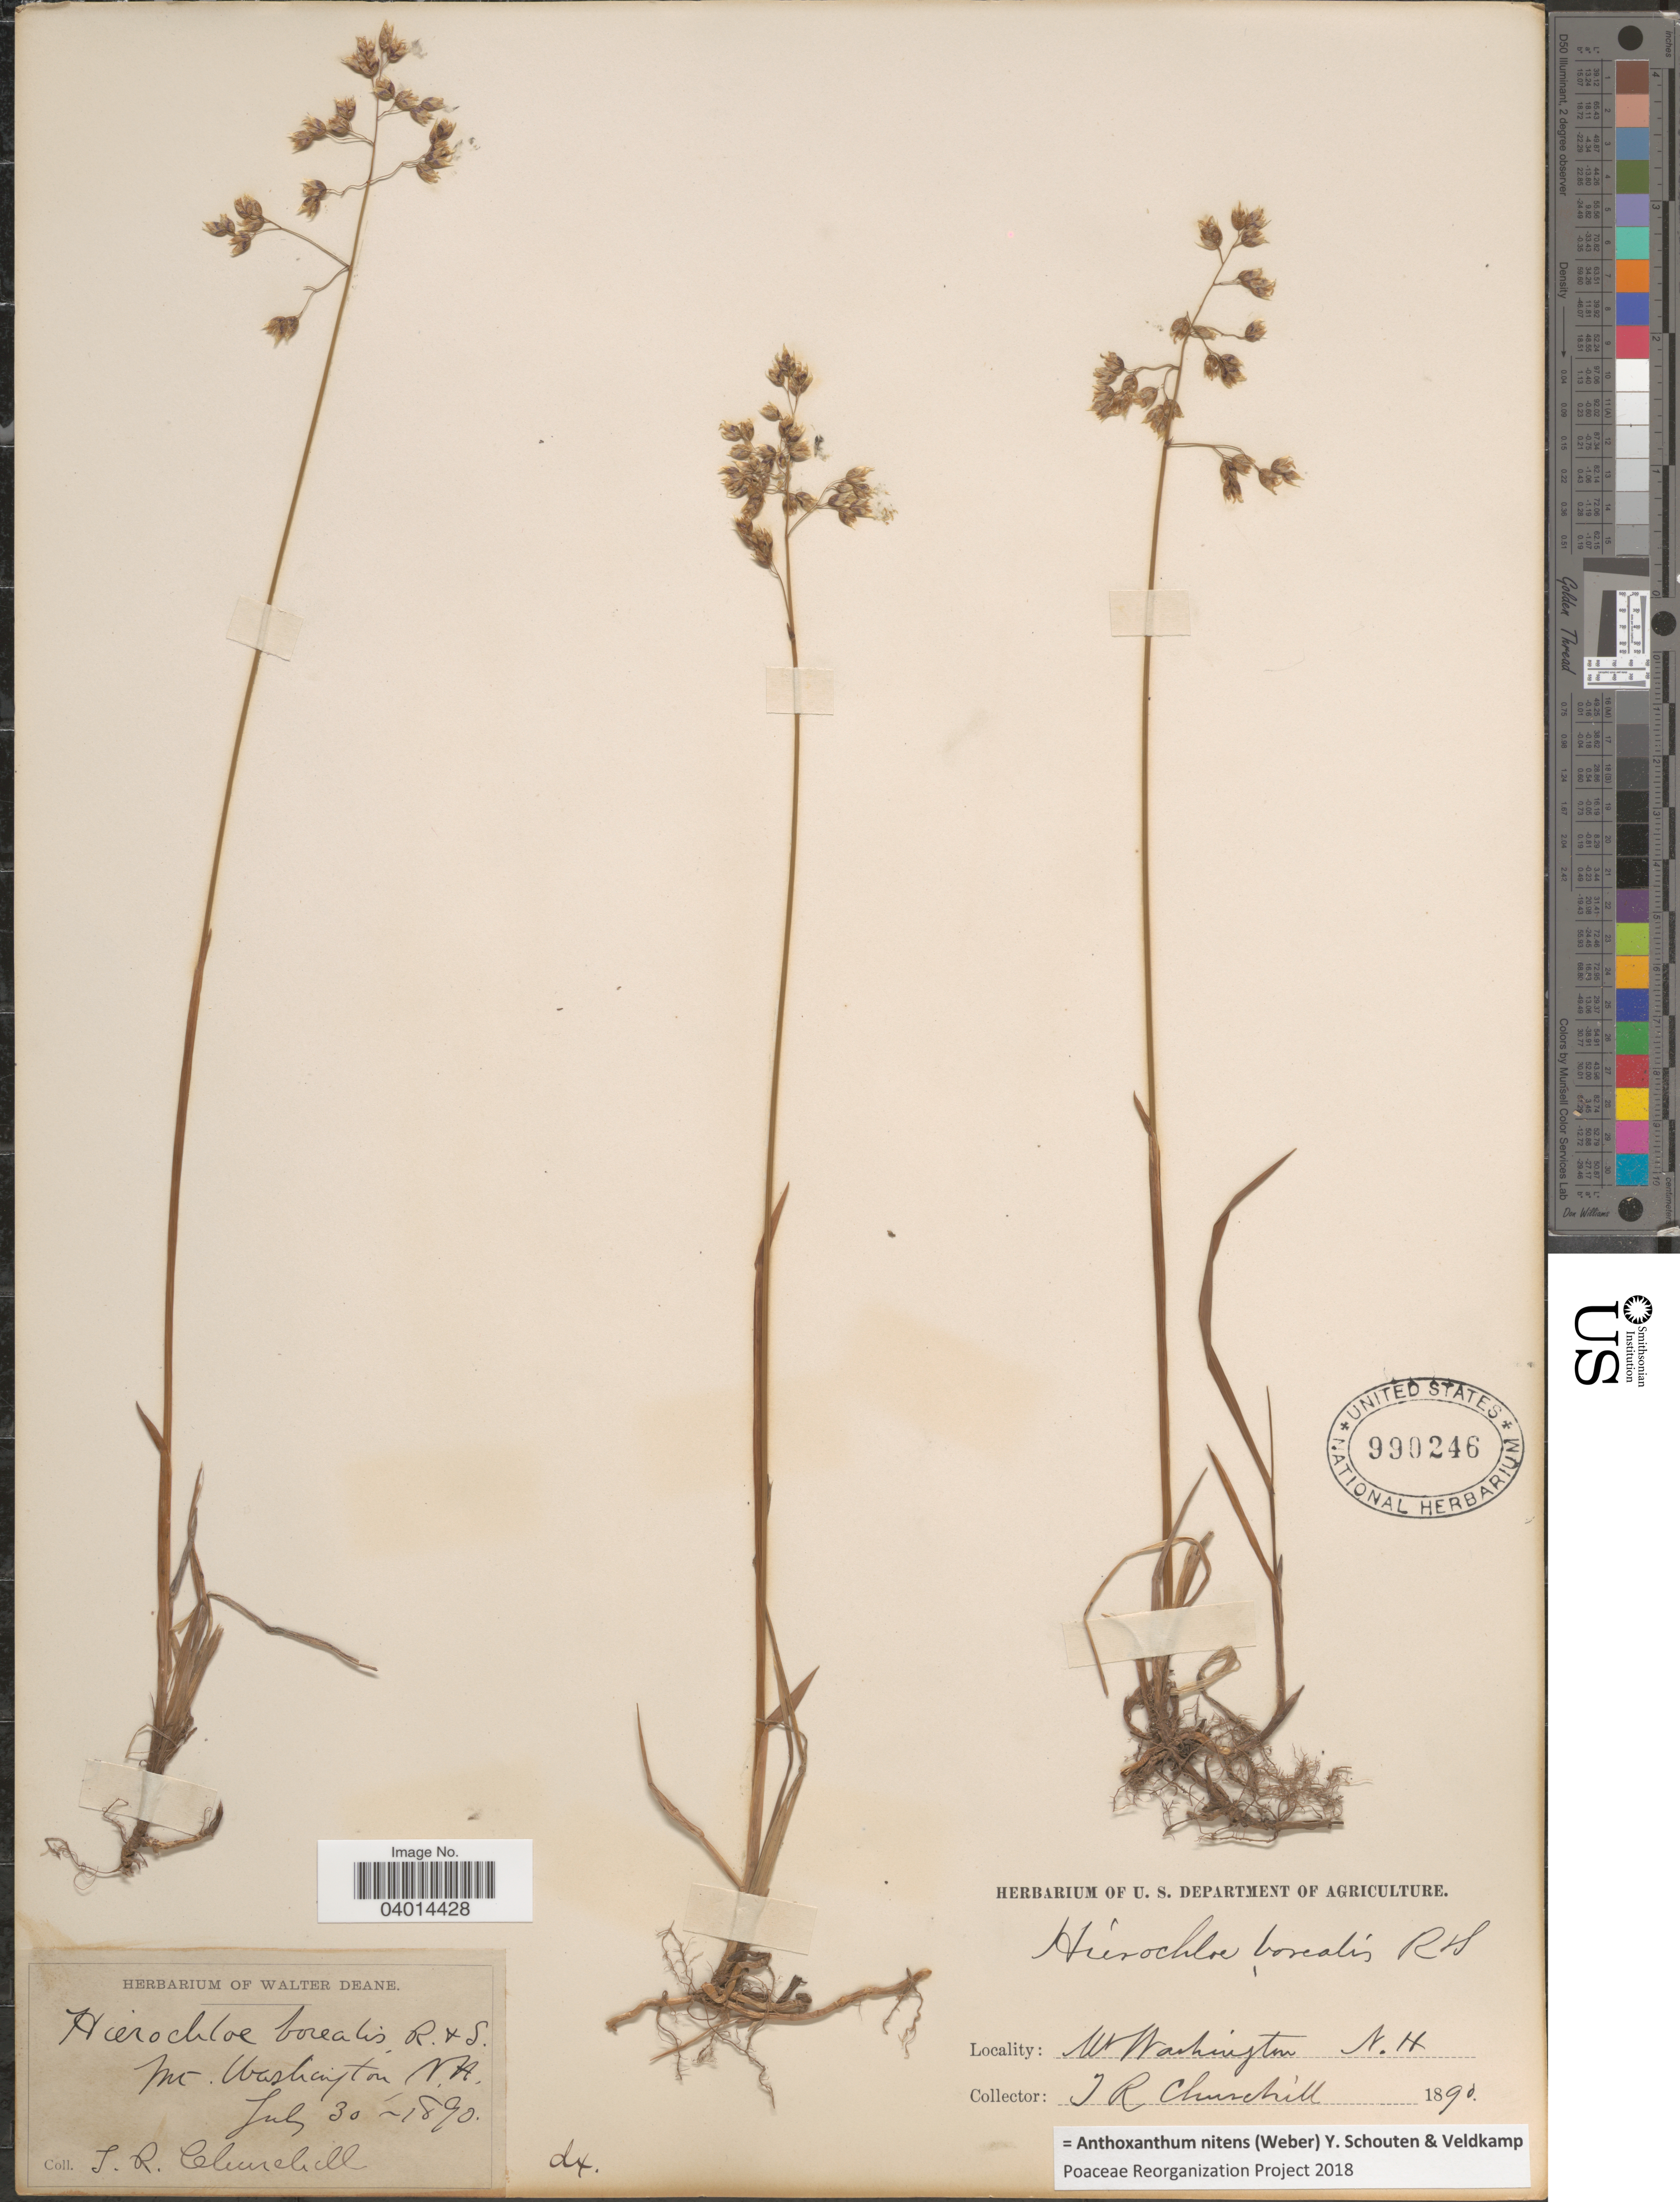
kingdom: Plantae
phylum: Tracheophyta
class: Liliopsida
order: Poales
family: Poaceae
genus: Anthoxanthum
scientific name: Anthoxanthum nitens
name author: (G.H. Weber) R.T.A. Schouten & Veldkamp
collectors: J. Churchill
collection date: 1890-07-30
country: United States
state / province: New Hampshire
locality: Mt. Washington.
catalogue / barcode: US 990246